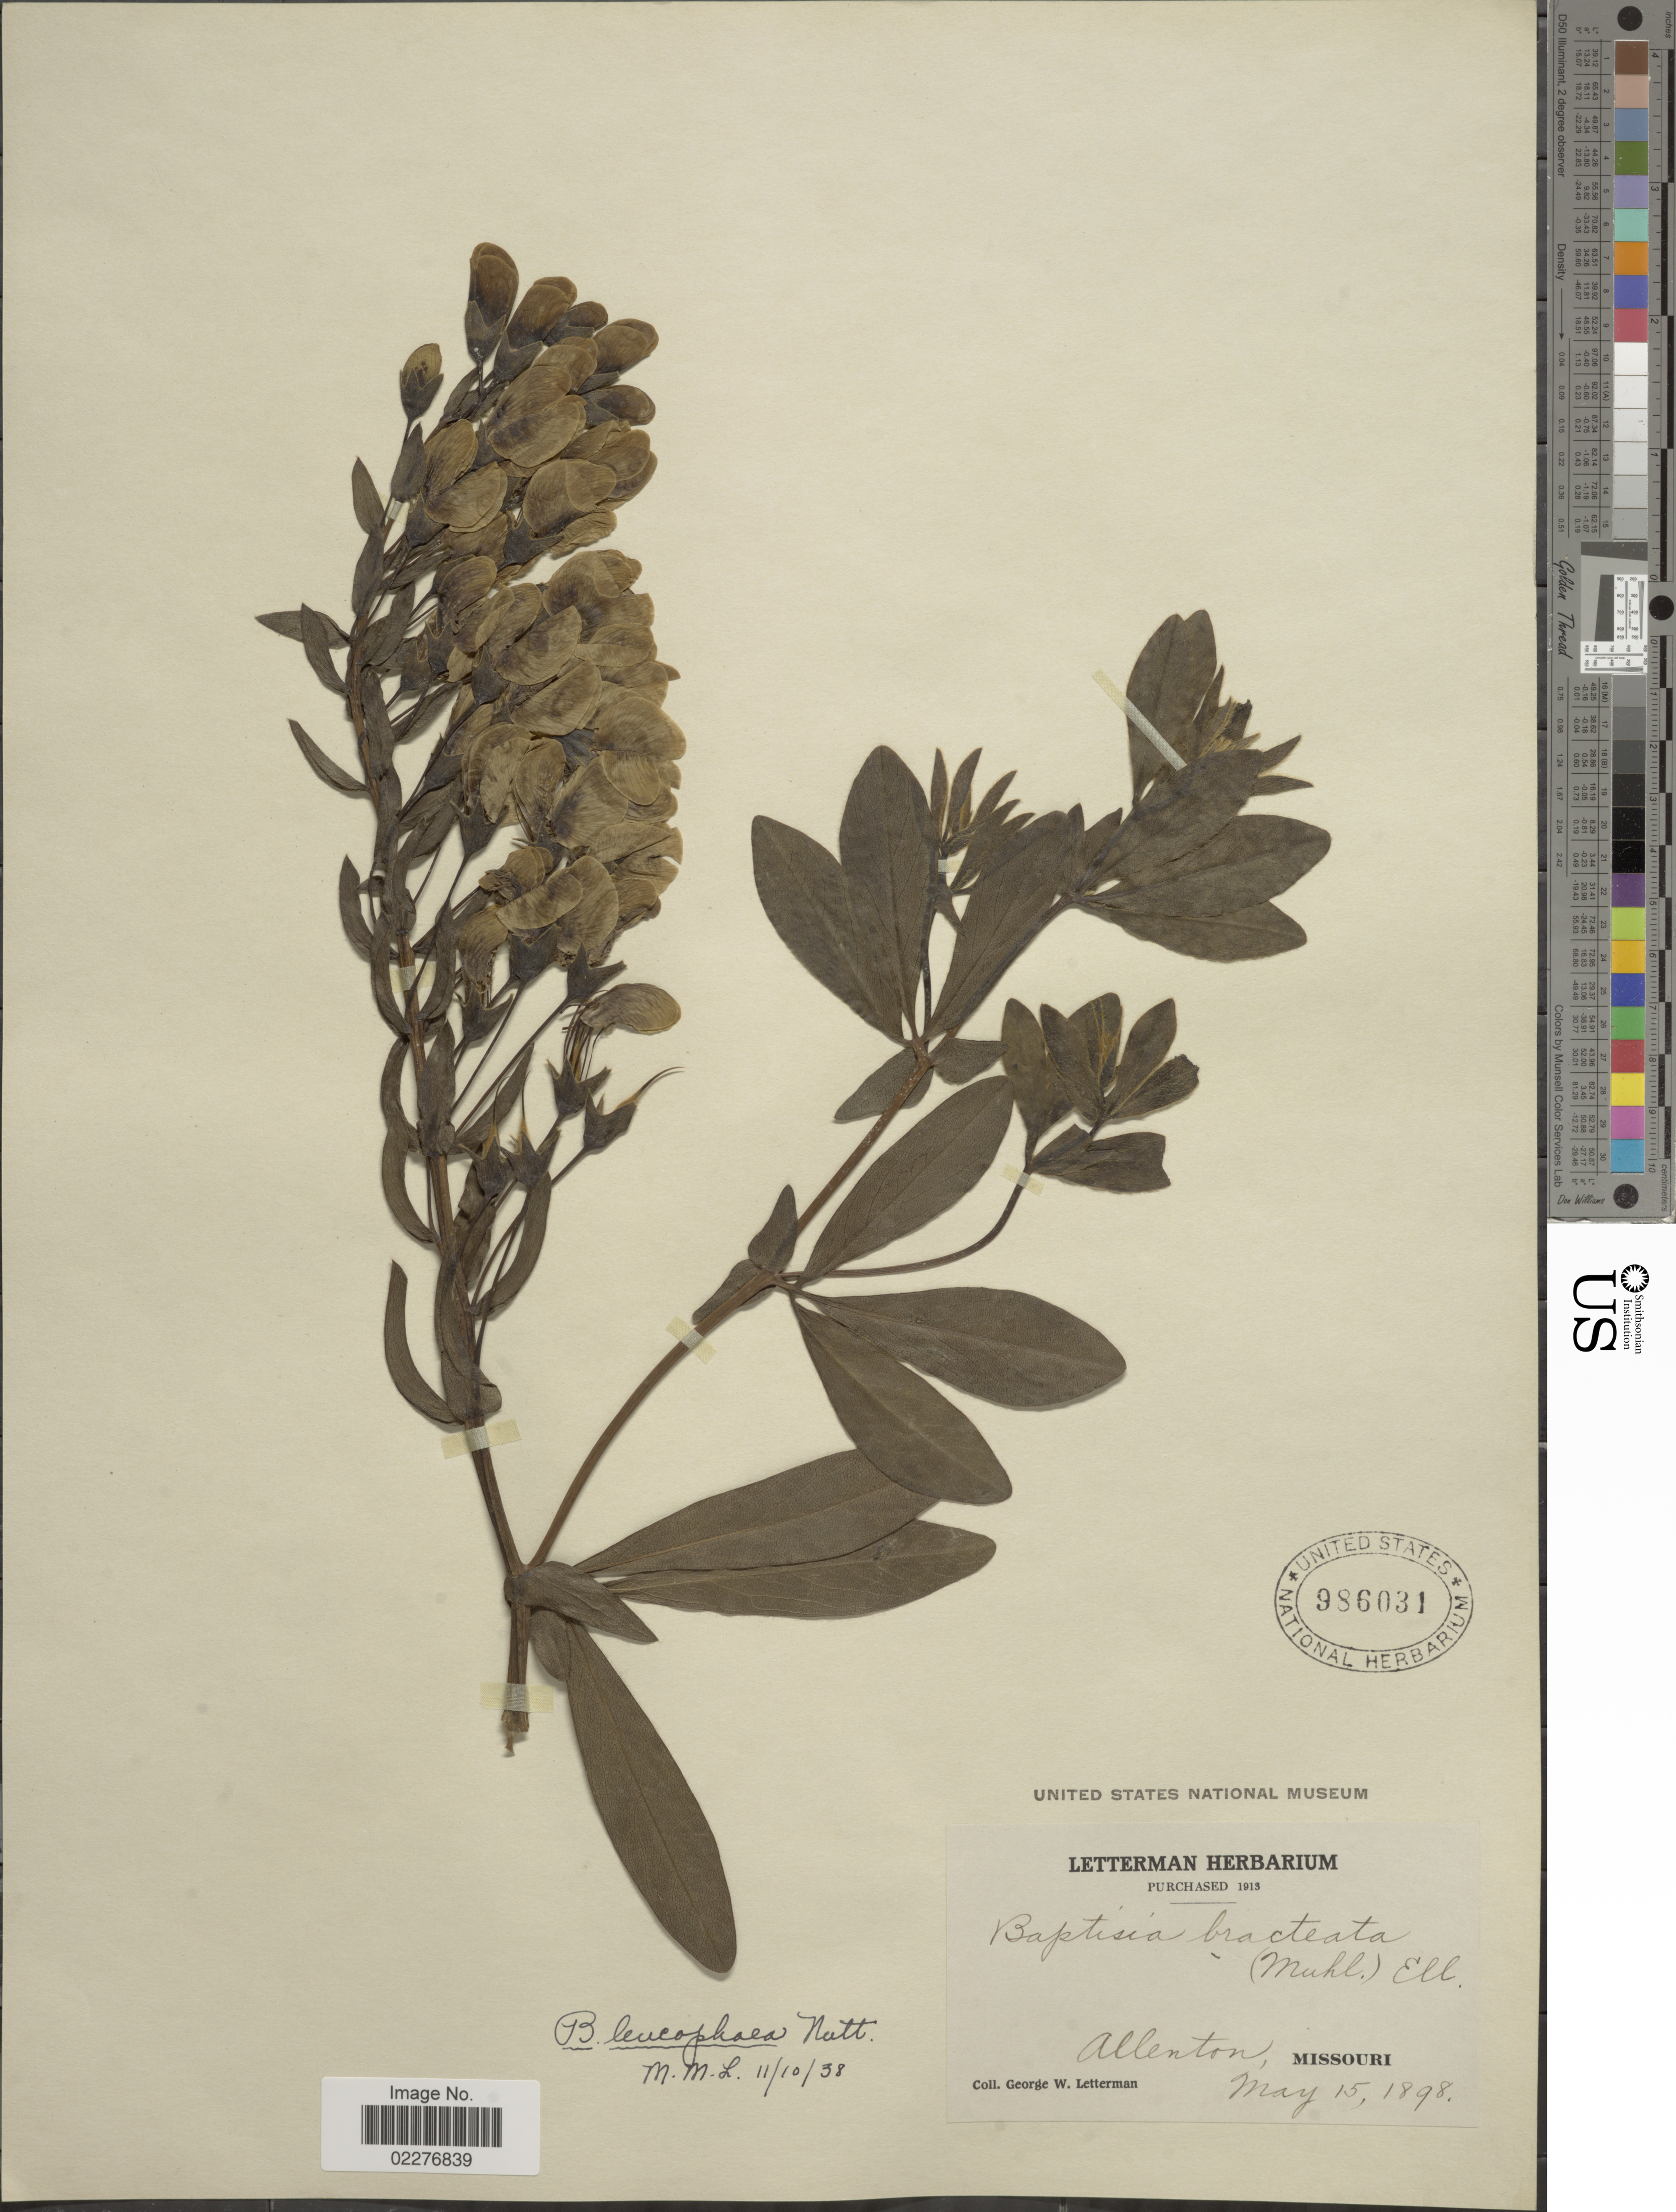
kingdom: Plantae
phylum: Tracheophyta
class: Magnoliopsida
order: Fabales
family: Fabaceae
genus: Baptisia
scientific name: Baptisia leucophaea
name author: Nutt.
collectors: G. W. Letterman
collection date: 1898-05-15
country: United States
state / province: Missouri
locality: Allenton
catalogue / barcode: US 986031